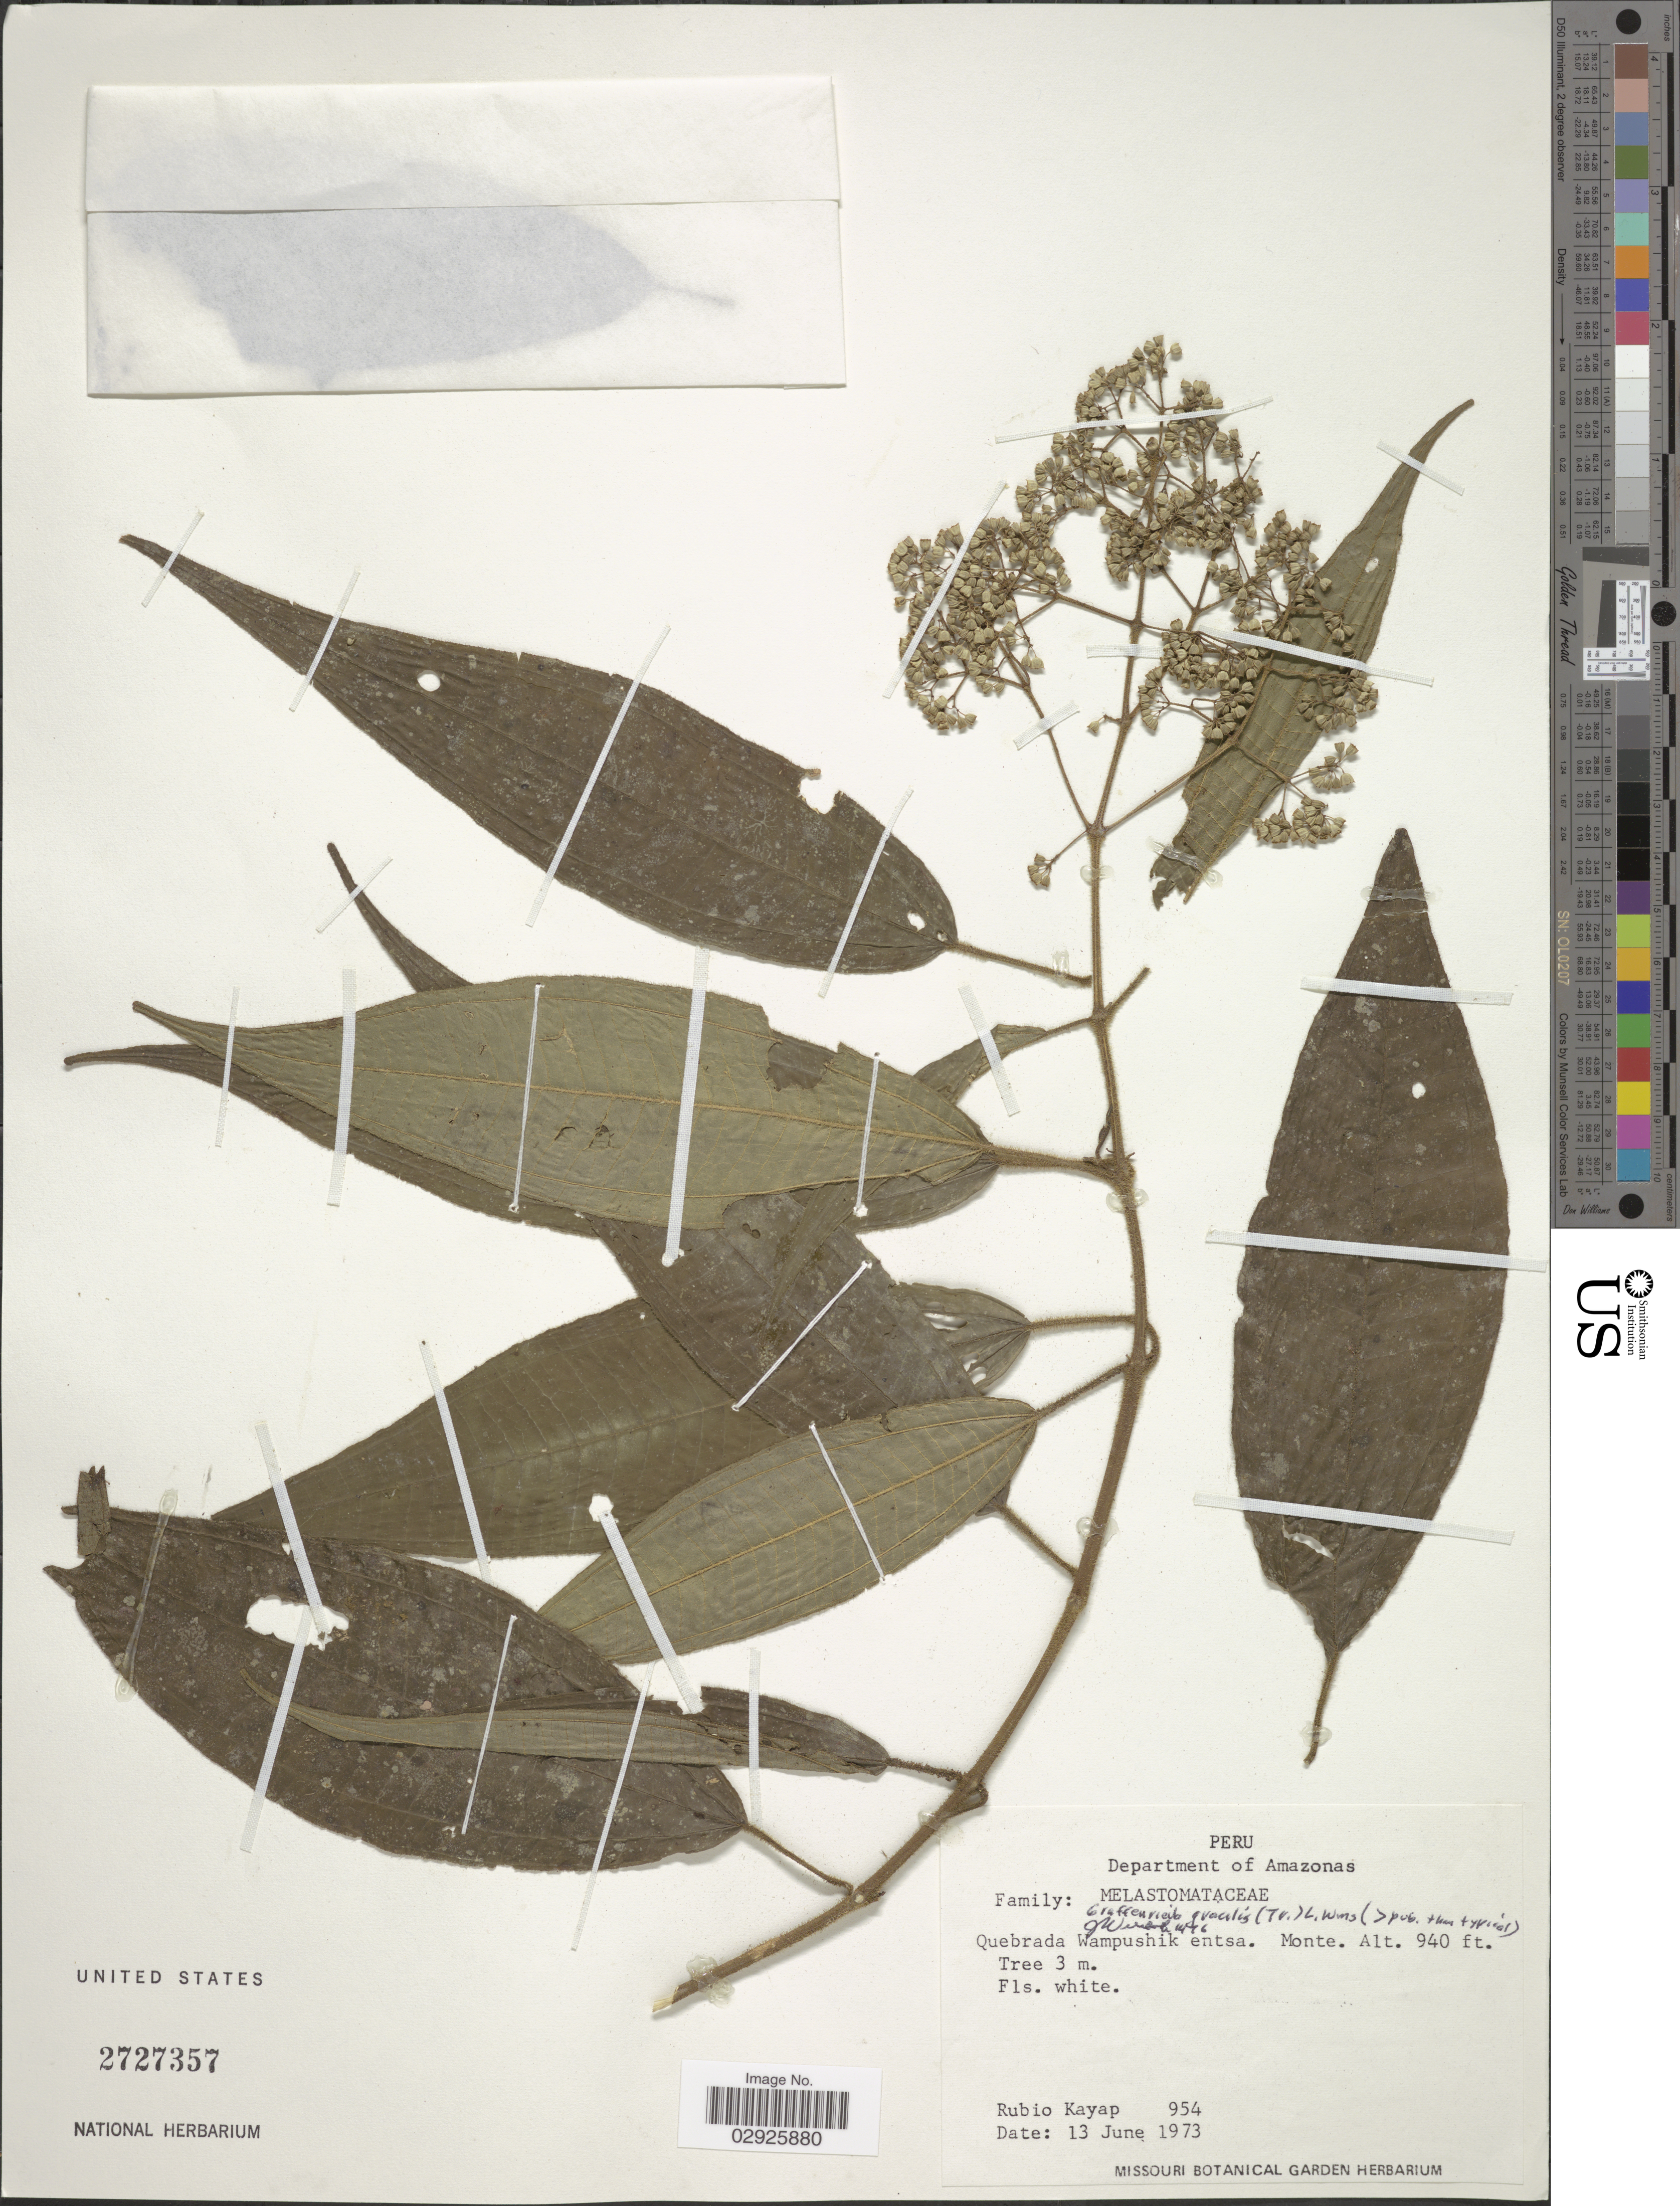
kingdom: Plantae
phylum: Tracheophyta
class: Magnoliopsida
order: Myrtales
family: Melastomataceae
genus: Graffenrieda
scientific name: Graffenrieda gracilis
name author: (Triana) L.O. Williams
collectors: R. Kayap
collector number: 954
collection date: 1973-06-13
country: Peru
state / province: Amazonas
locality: Department of Amazonas. Quebrada Wampushik entsa. Monte.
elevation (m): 287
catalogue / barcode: US 2727357